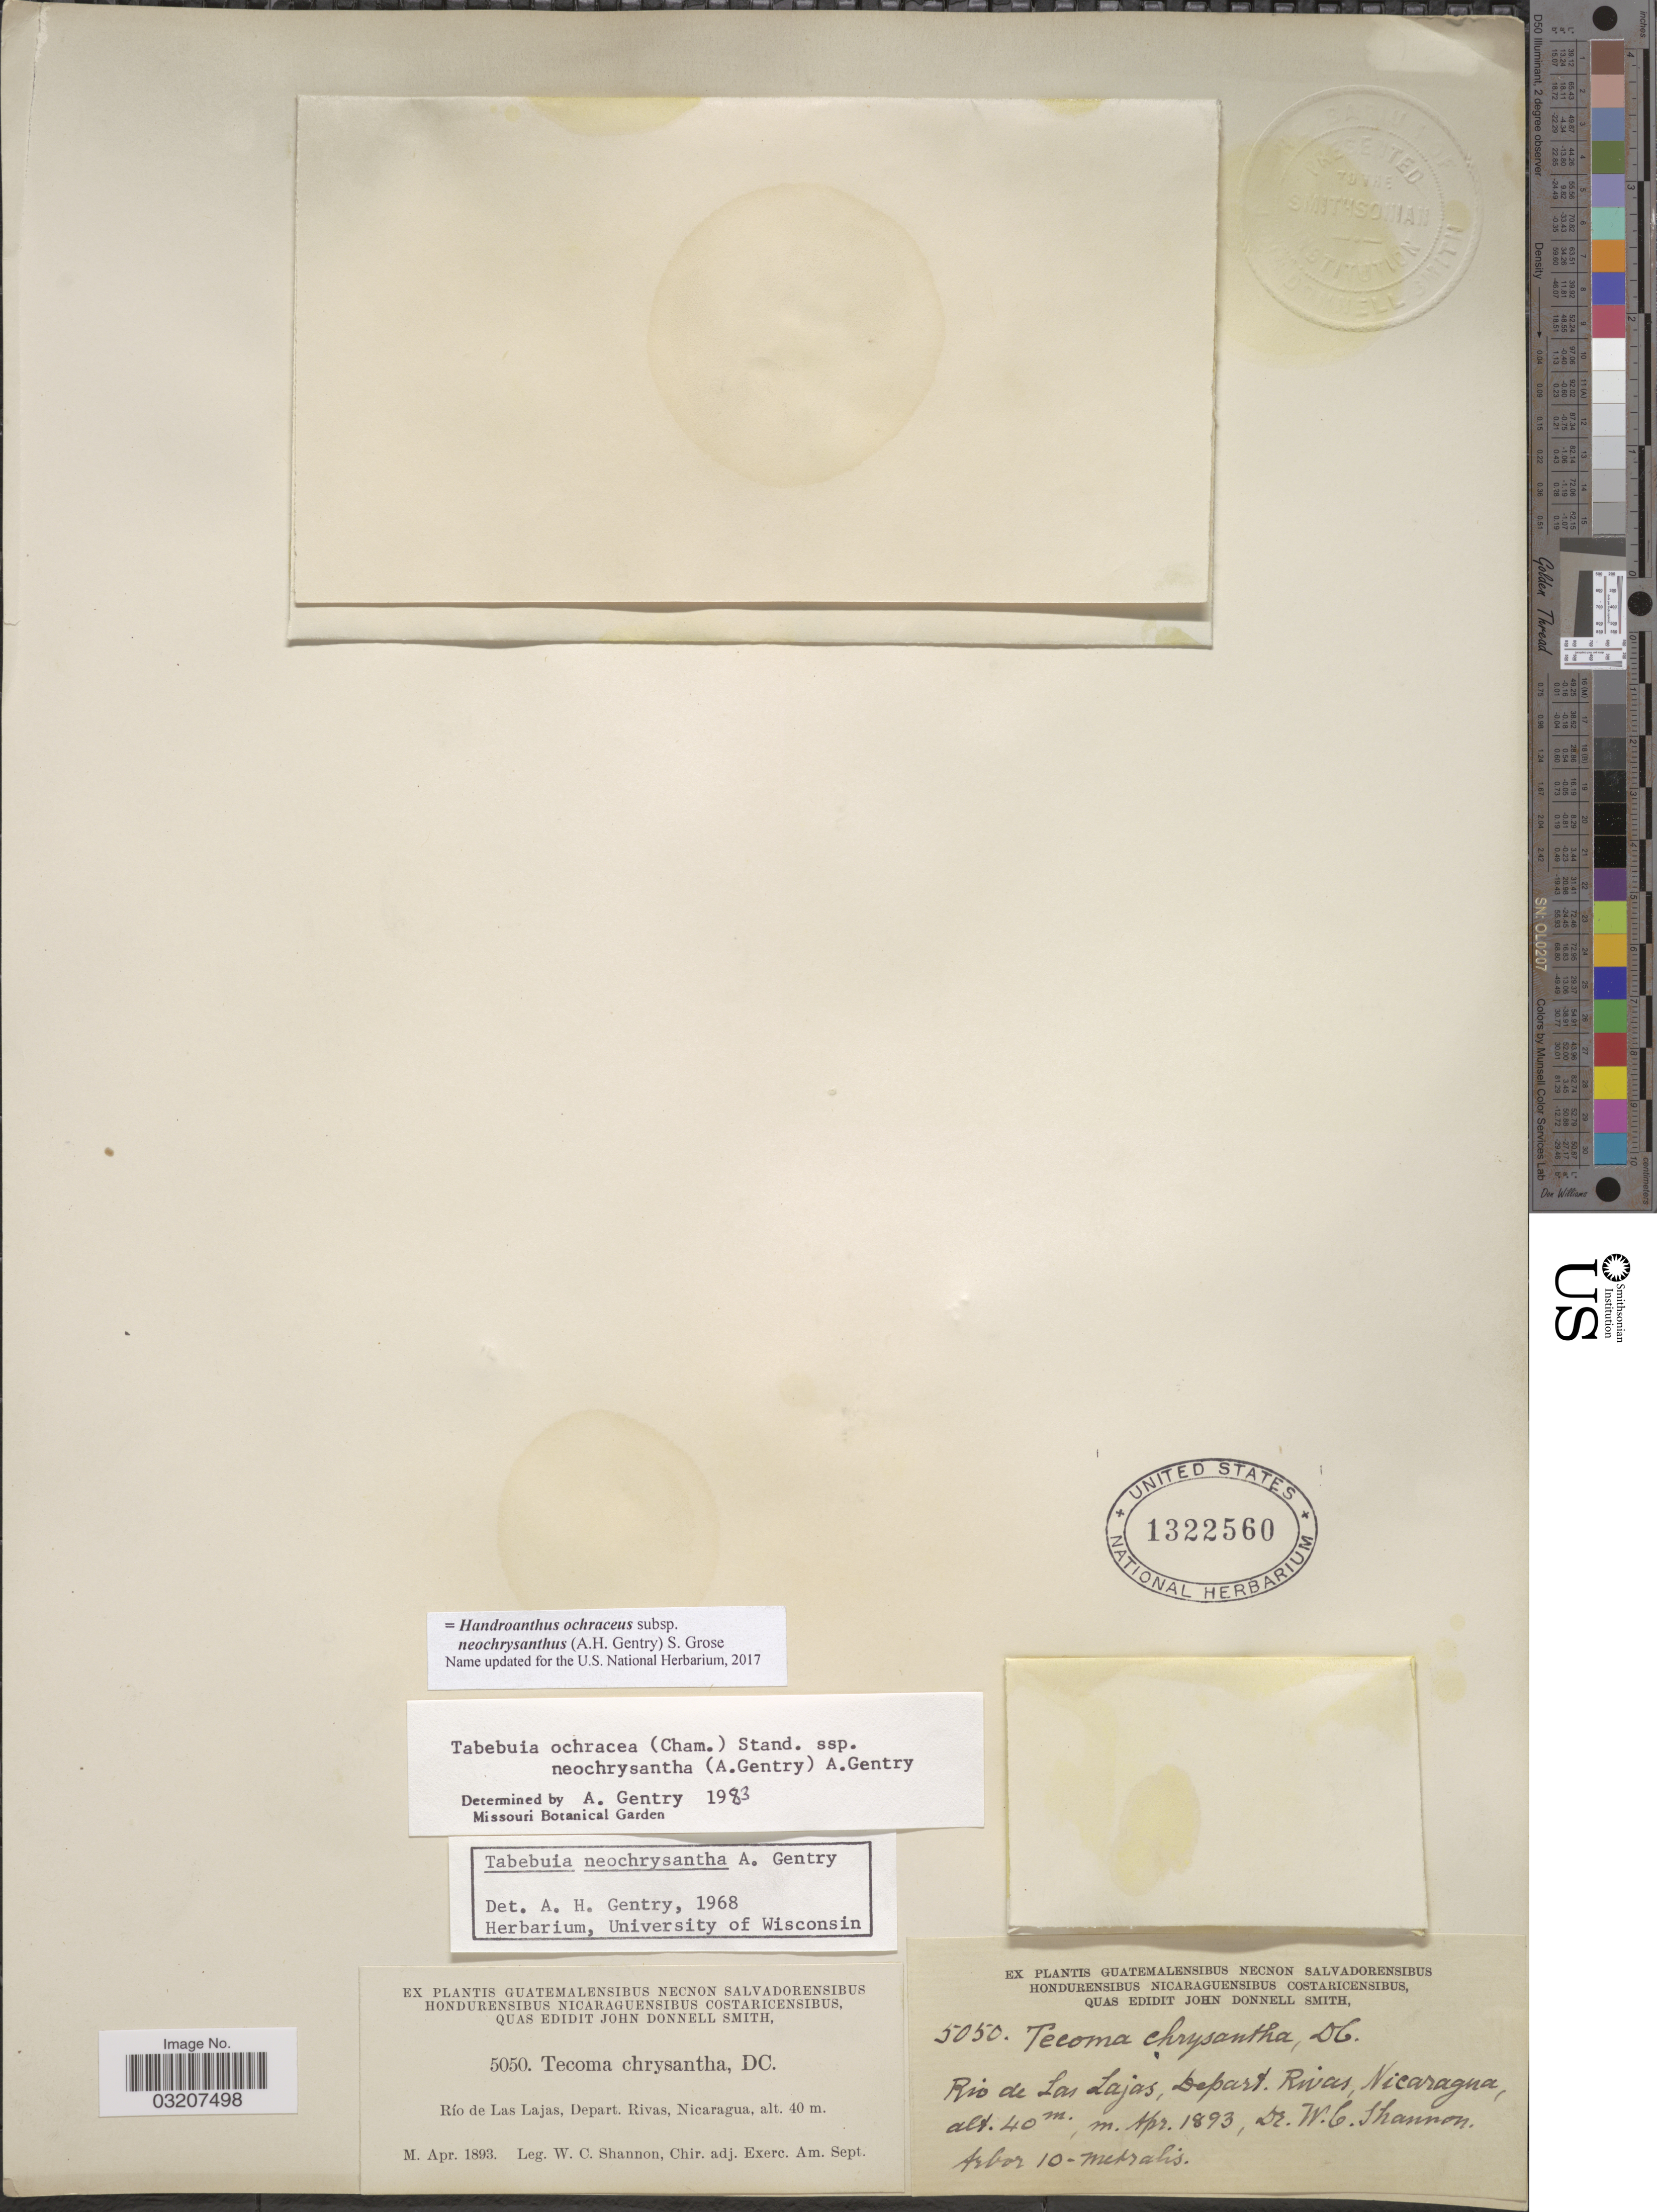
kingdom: Plantae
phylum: Tracheophyta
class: Magnoliopsida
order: Lamiales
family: Bignoniaceae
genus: Handroanthus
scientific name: Handroanthus ochraceus subsp. neochrysanthus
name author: (A.H. Gentry) S.O. Grose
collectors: W. C. Shannon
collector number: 5050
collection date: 1983-04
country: Nicaragua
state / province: Rivas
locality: Río de Las Lajas, Depart. Rivas.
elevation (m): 40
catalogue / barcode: US 1322560